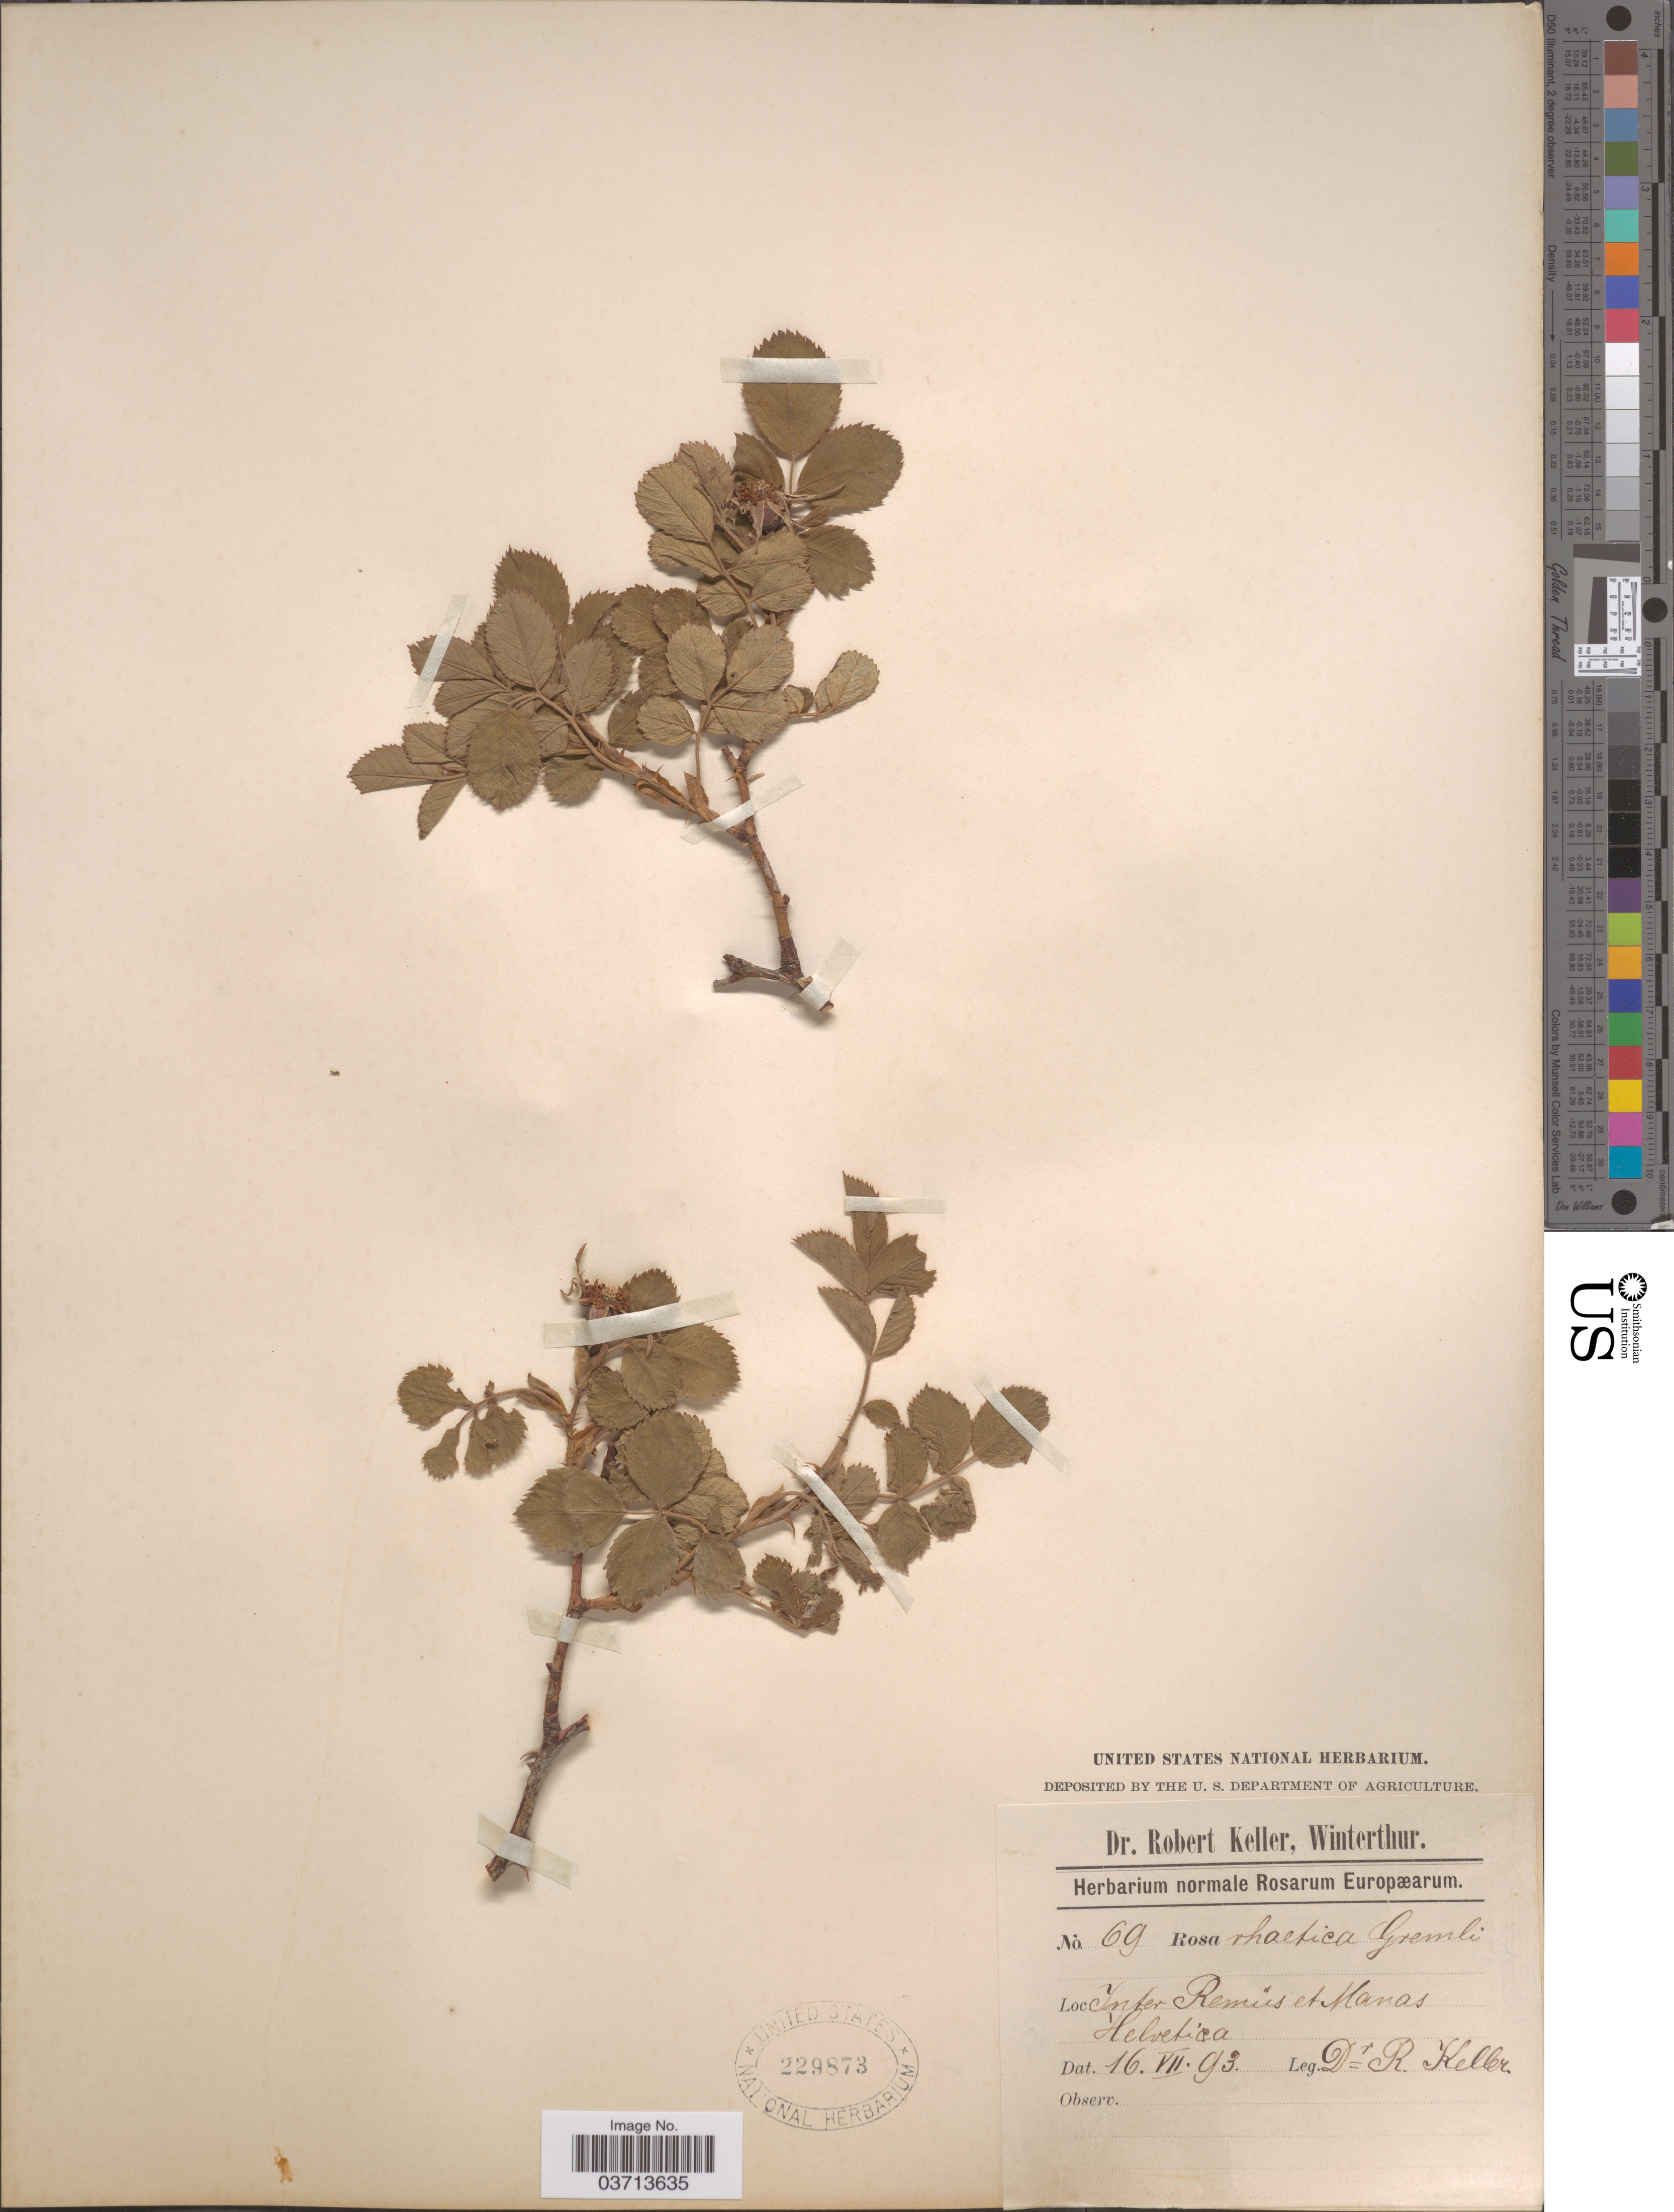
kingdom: Plantae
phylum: Tracheophyta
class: Magnoliopsida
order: Rosales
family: Rosaceae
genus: Rosa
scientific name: Rosa rhaetica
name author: Gremli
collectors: R. Keller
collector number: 69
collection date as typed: Transcribed d/m/y: 16/7/93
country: Switzerland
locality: Inter Remüs et Manas. Helvetia.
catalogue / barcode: US 229873